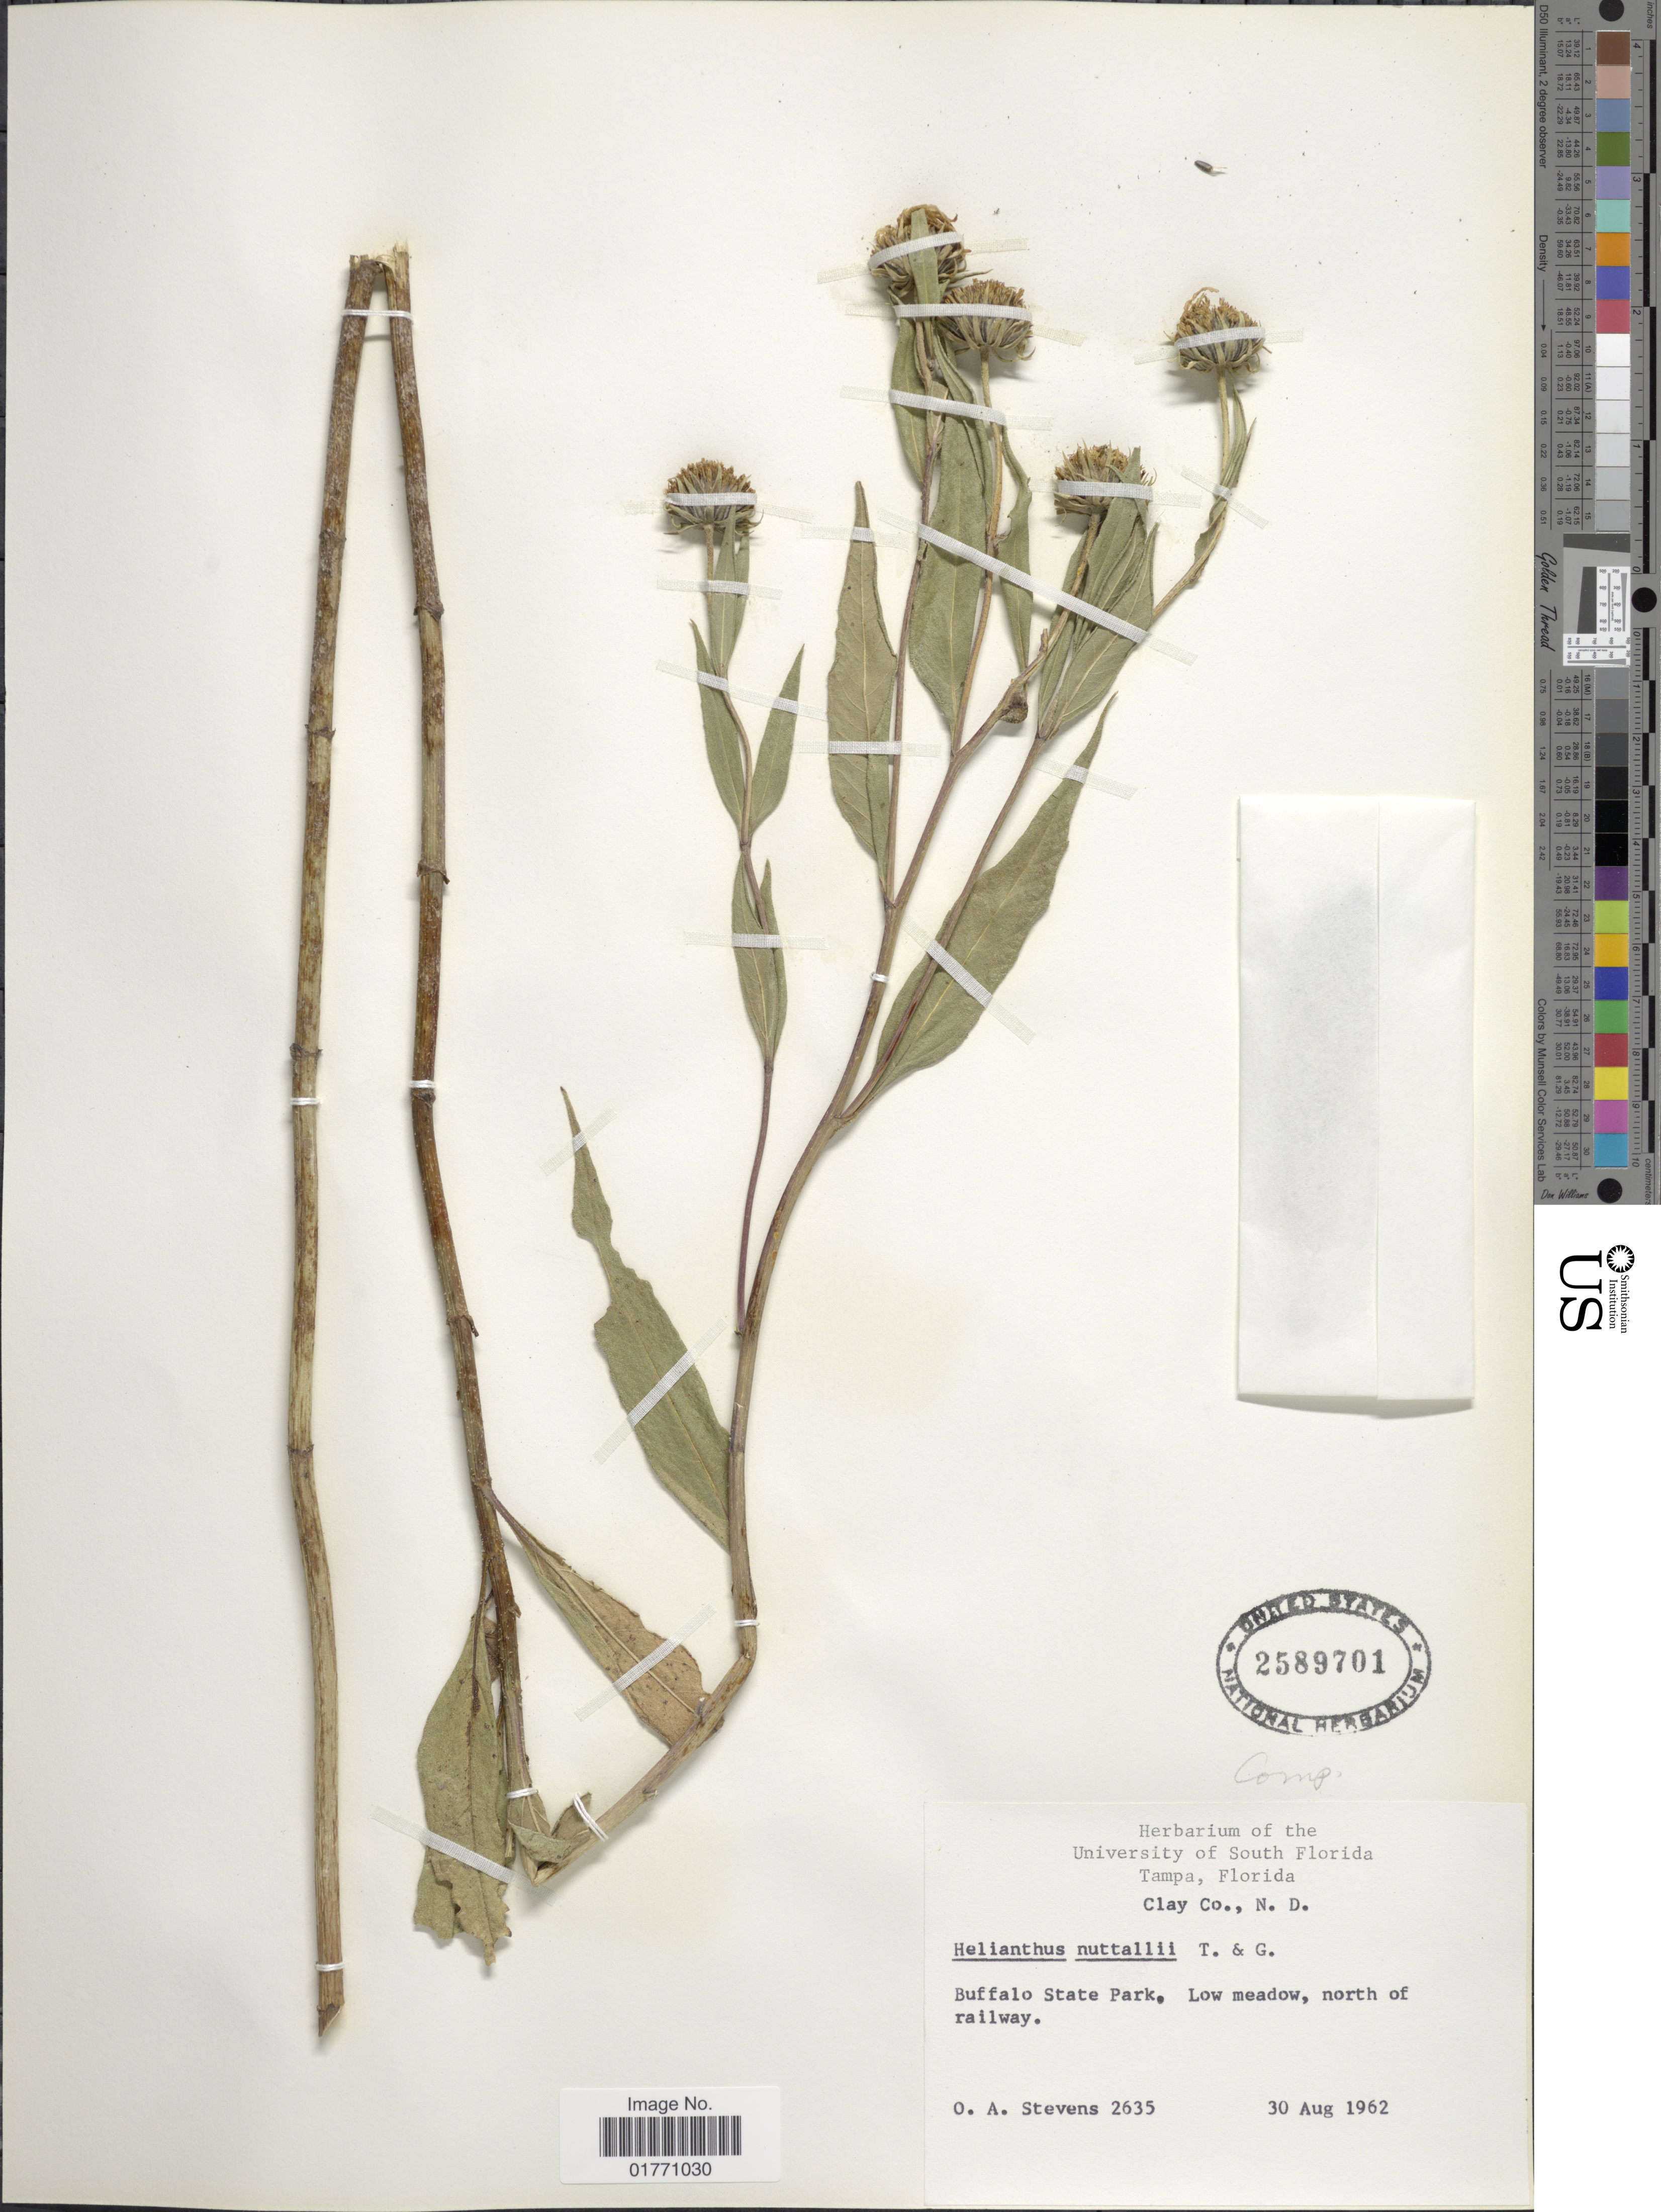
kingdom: Plantae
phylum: Tracheophyta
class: Magnoliopsida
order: Asterales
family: Asteraceae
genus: Helianthus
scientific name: Helianthus nuttallii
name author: Torr. & A. Gray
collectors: O. A. Stevens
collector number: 2635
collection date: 1962-08-30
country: United States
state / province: North Dakota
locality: Clay Co., Buffalo State Park, low meadow, north of railway.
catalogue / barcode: US 2589701